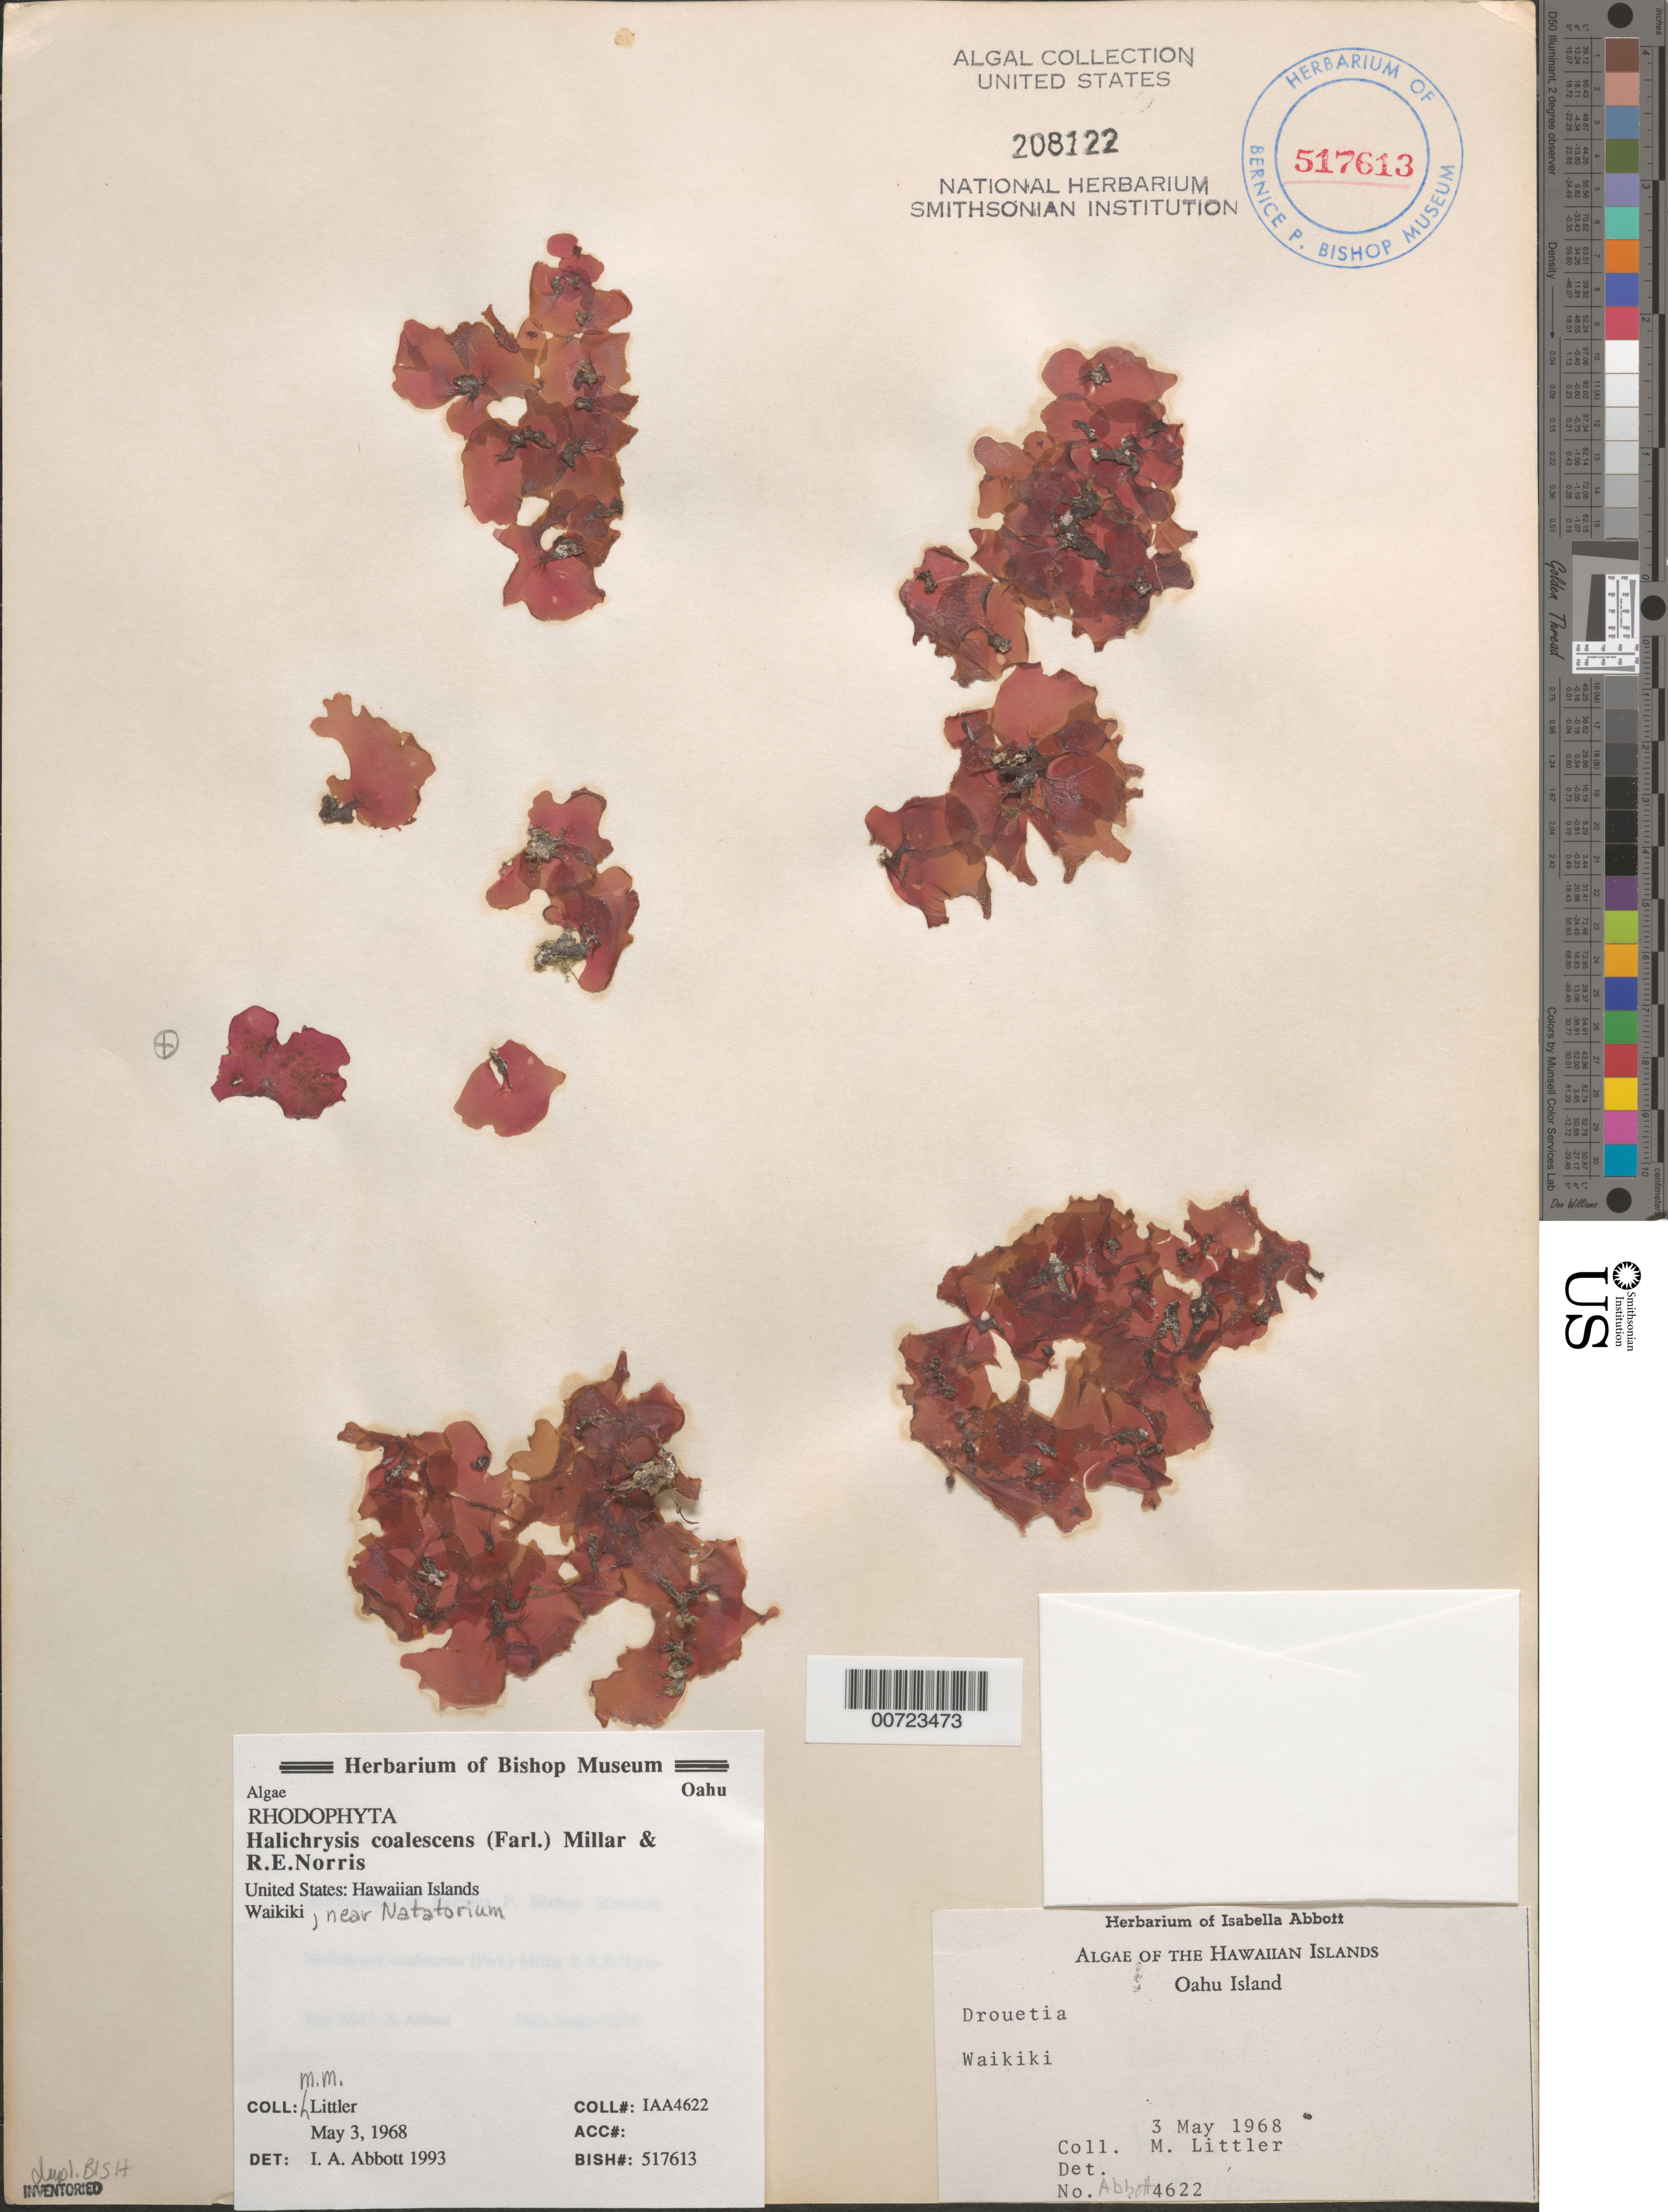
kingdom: Plantae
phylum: Rhodophyta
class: Florideophyceae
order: Rhodymeniales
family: Rhodymeniaceae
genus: Drouetia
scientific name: Drouetia coalescens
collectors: M. M. Littler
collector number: IAA 4622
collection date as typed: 03 May 1968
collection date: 1968-05-03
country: United States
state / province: Hawaii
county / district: Honolulu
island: Oahu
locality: Waikiki, near Natatorium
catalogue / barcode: US 208122